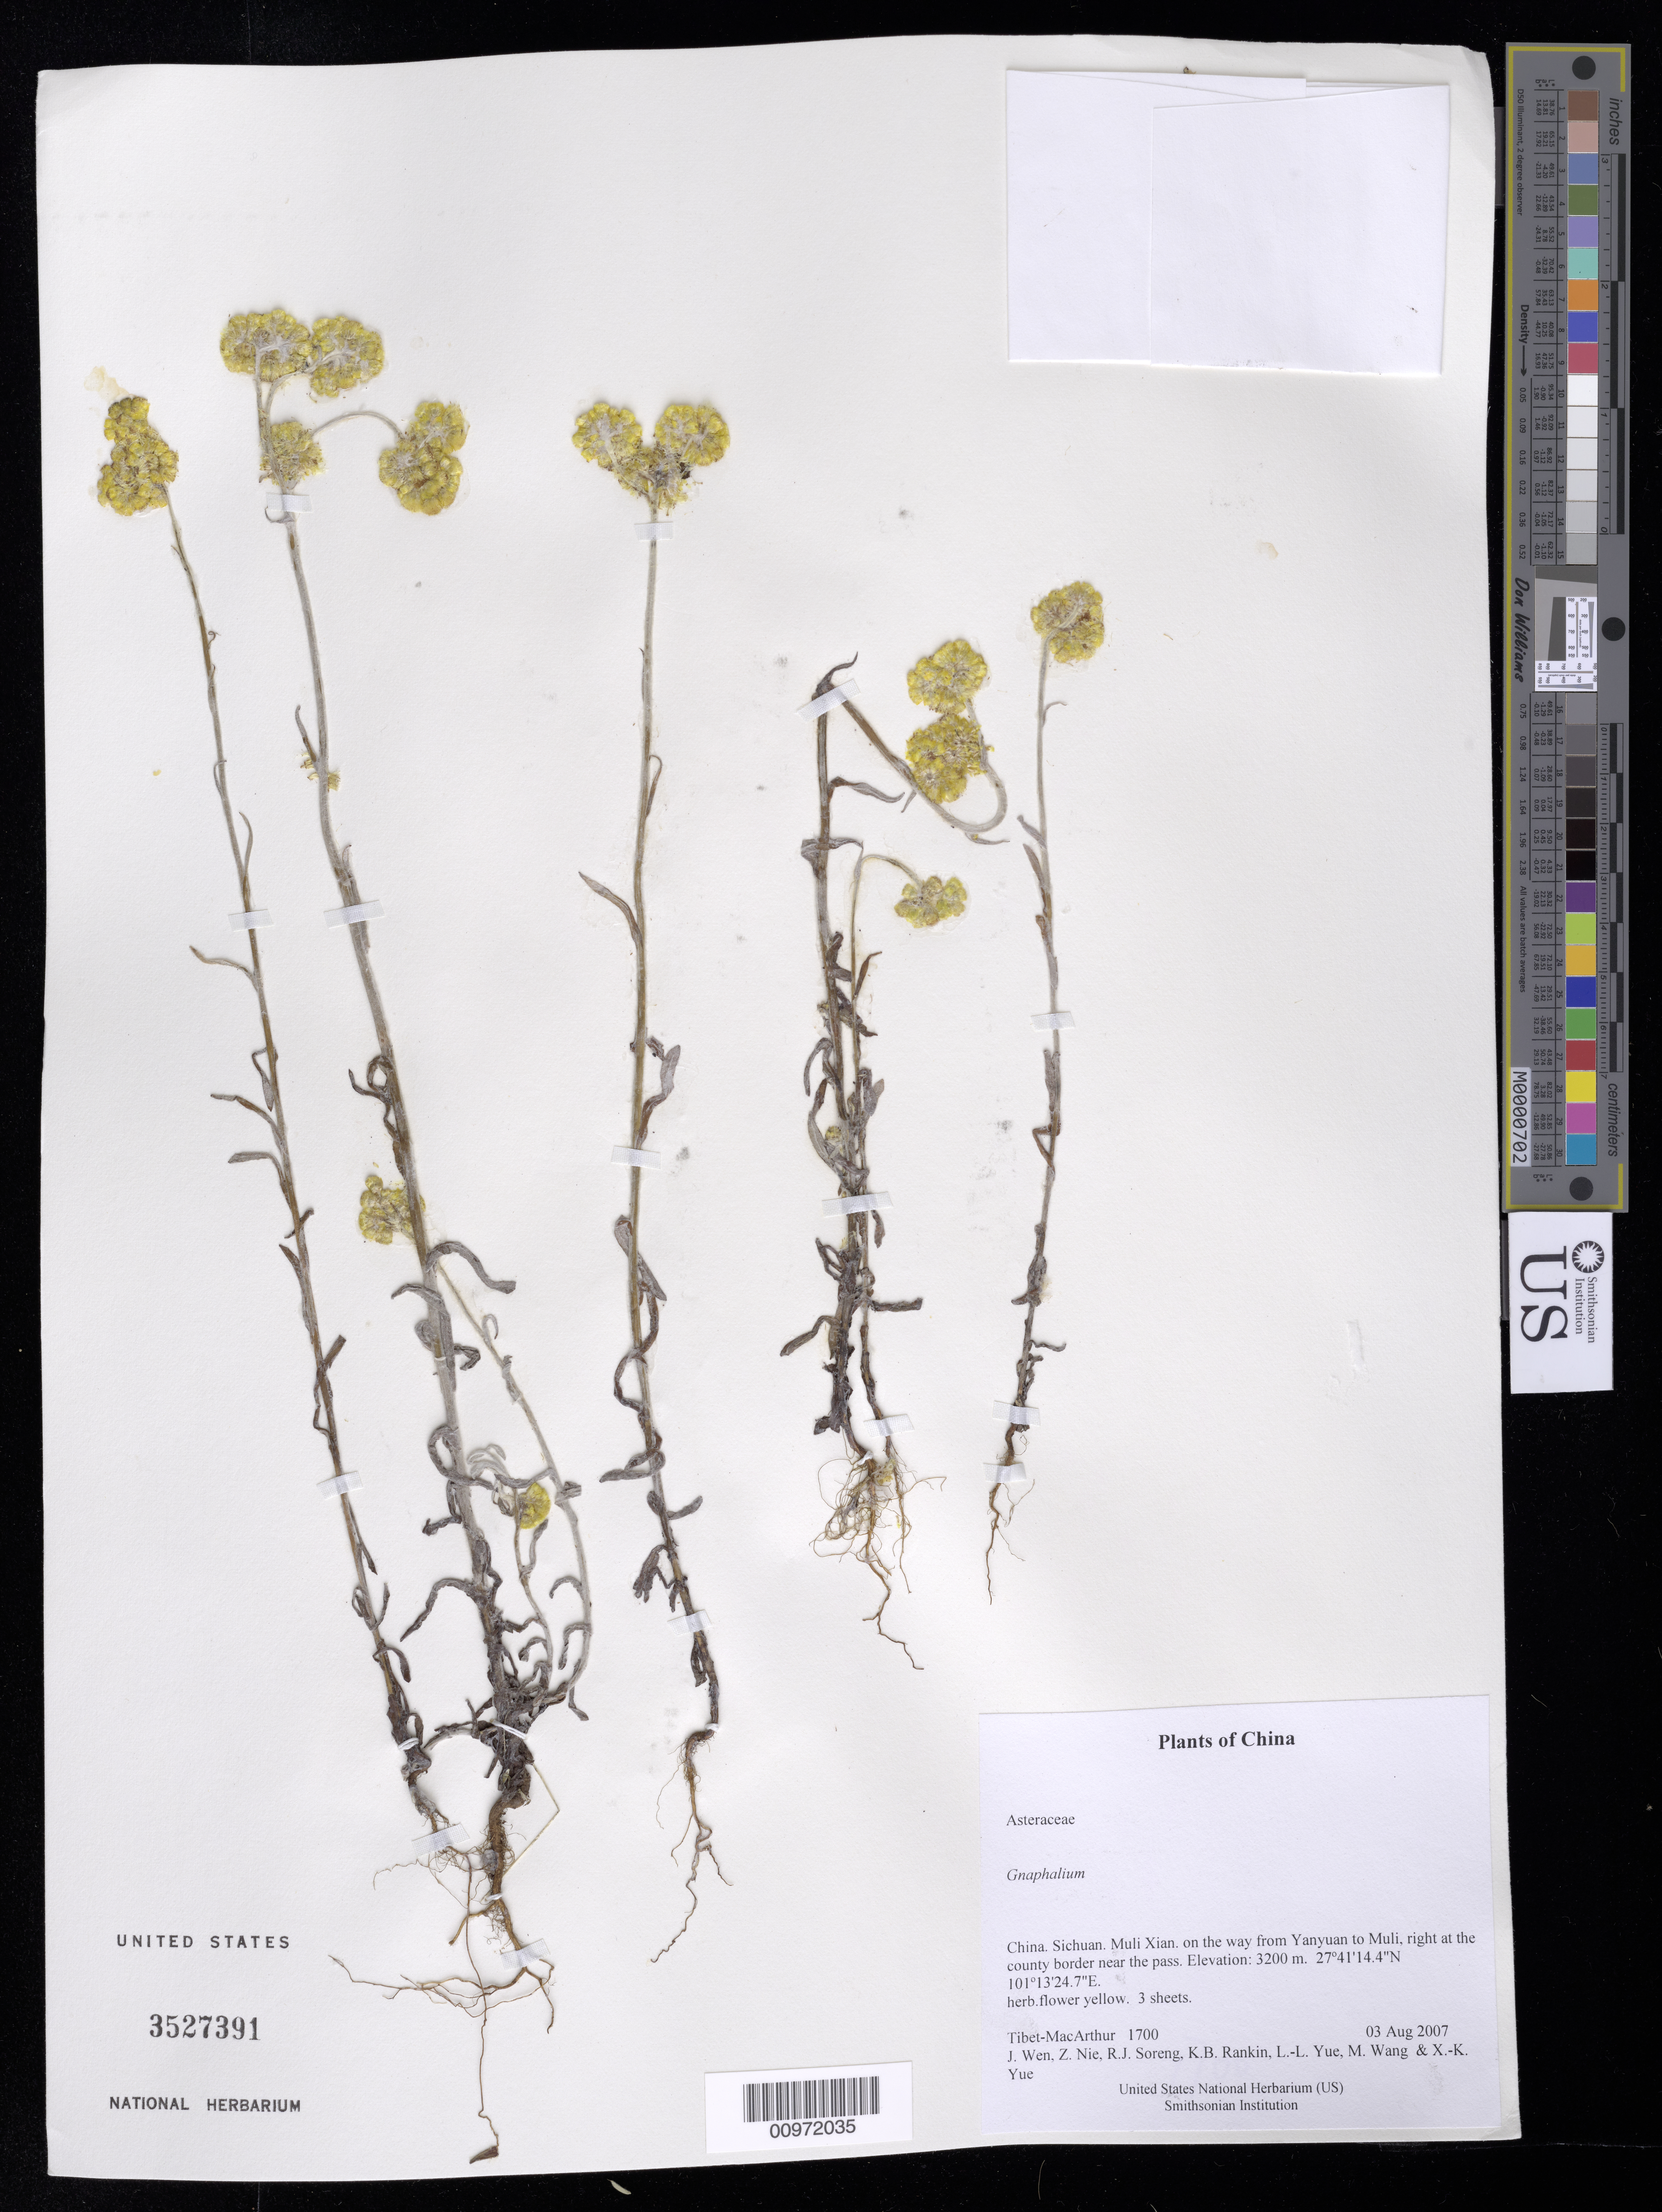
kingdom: Plantae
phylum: Tracheophyta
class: Magnoliopsida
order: Asterales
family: Asteraceae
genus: Gnaphalium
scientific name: Gnaphalium sp.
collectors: Tibet-MacArthur, J. Wen, Z. Nie, R. J. Soreng, K. Rankin, L. Yue, M. Wang & X. Yue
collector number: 1700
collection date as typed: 03 Aug 2007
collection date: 2007-08-03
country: China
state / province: Sichuan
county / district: Muli Xian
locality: on the way from Yanyuan to Muli, right at the county border near the pass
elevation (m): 3200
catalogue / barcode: US 3527391